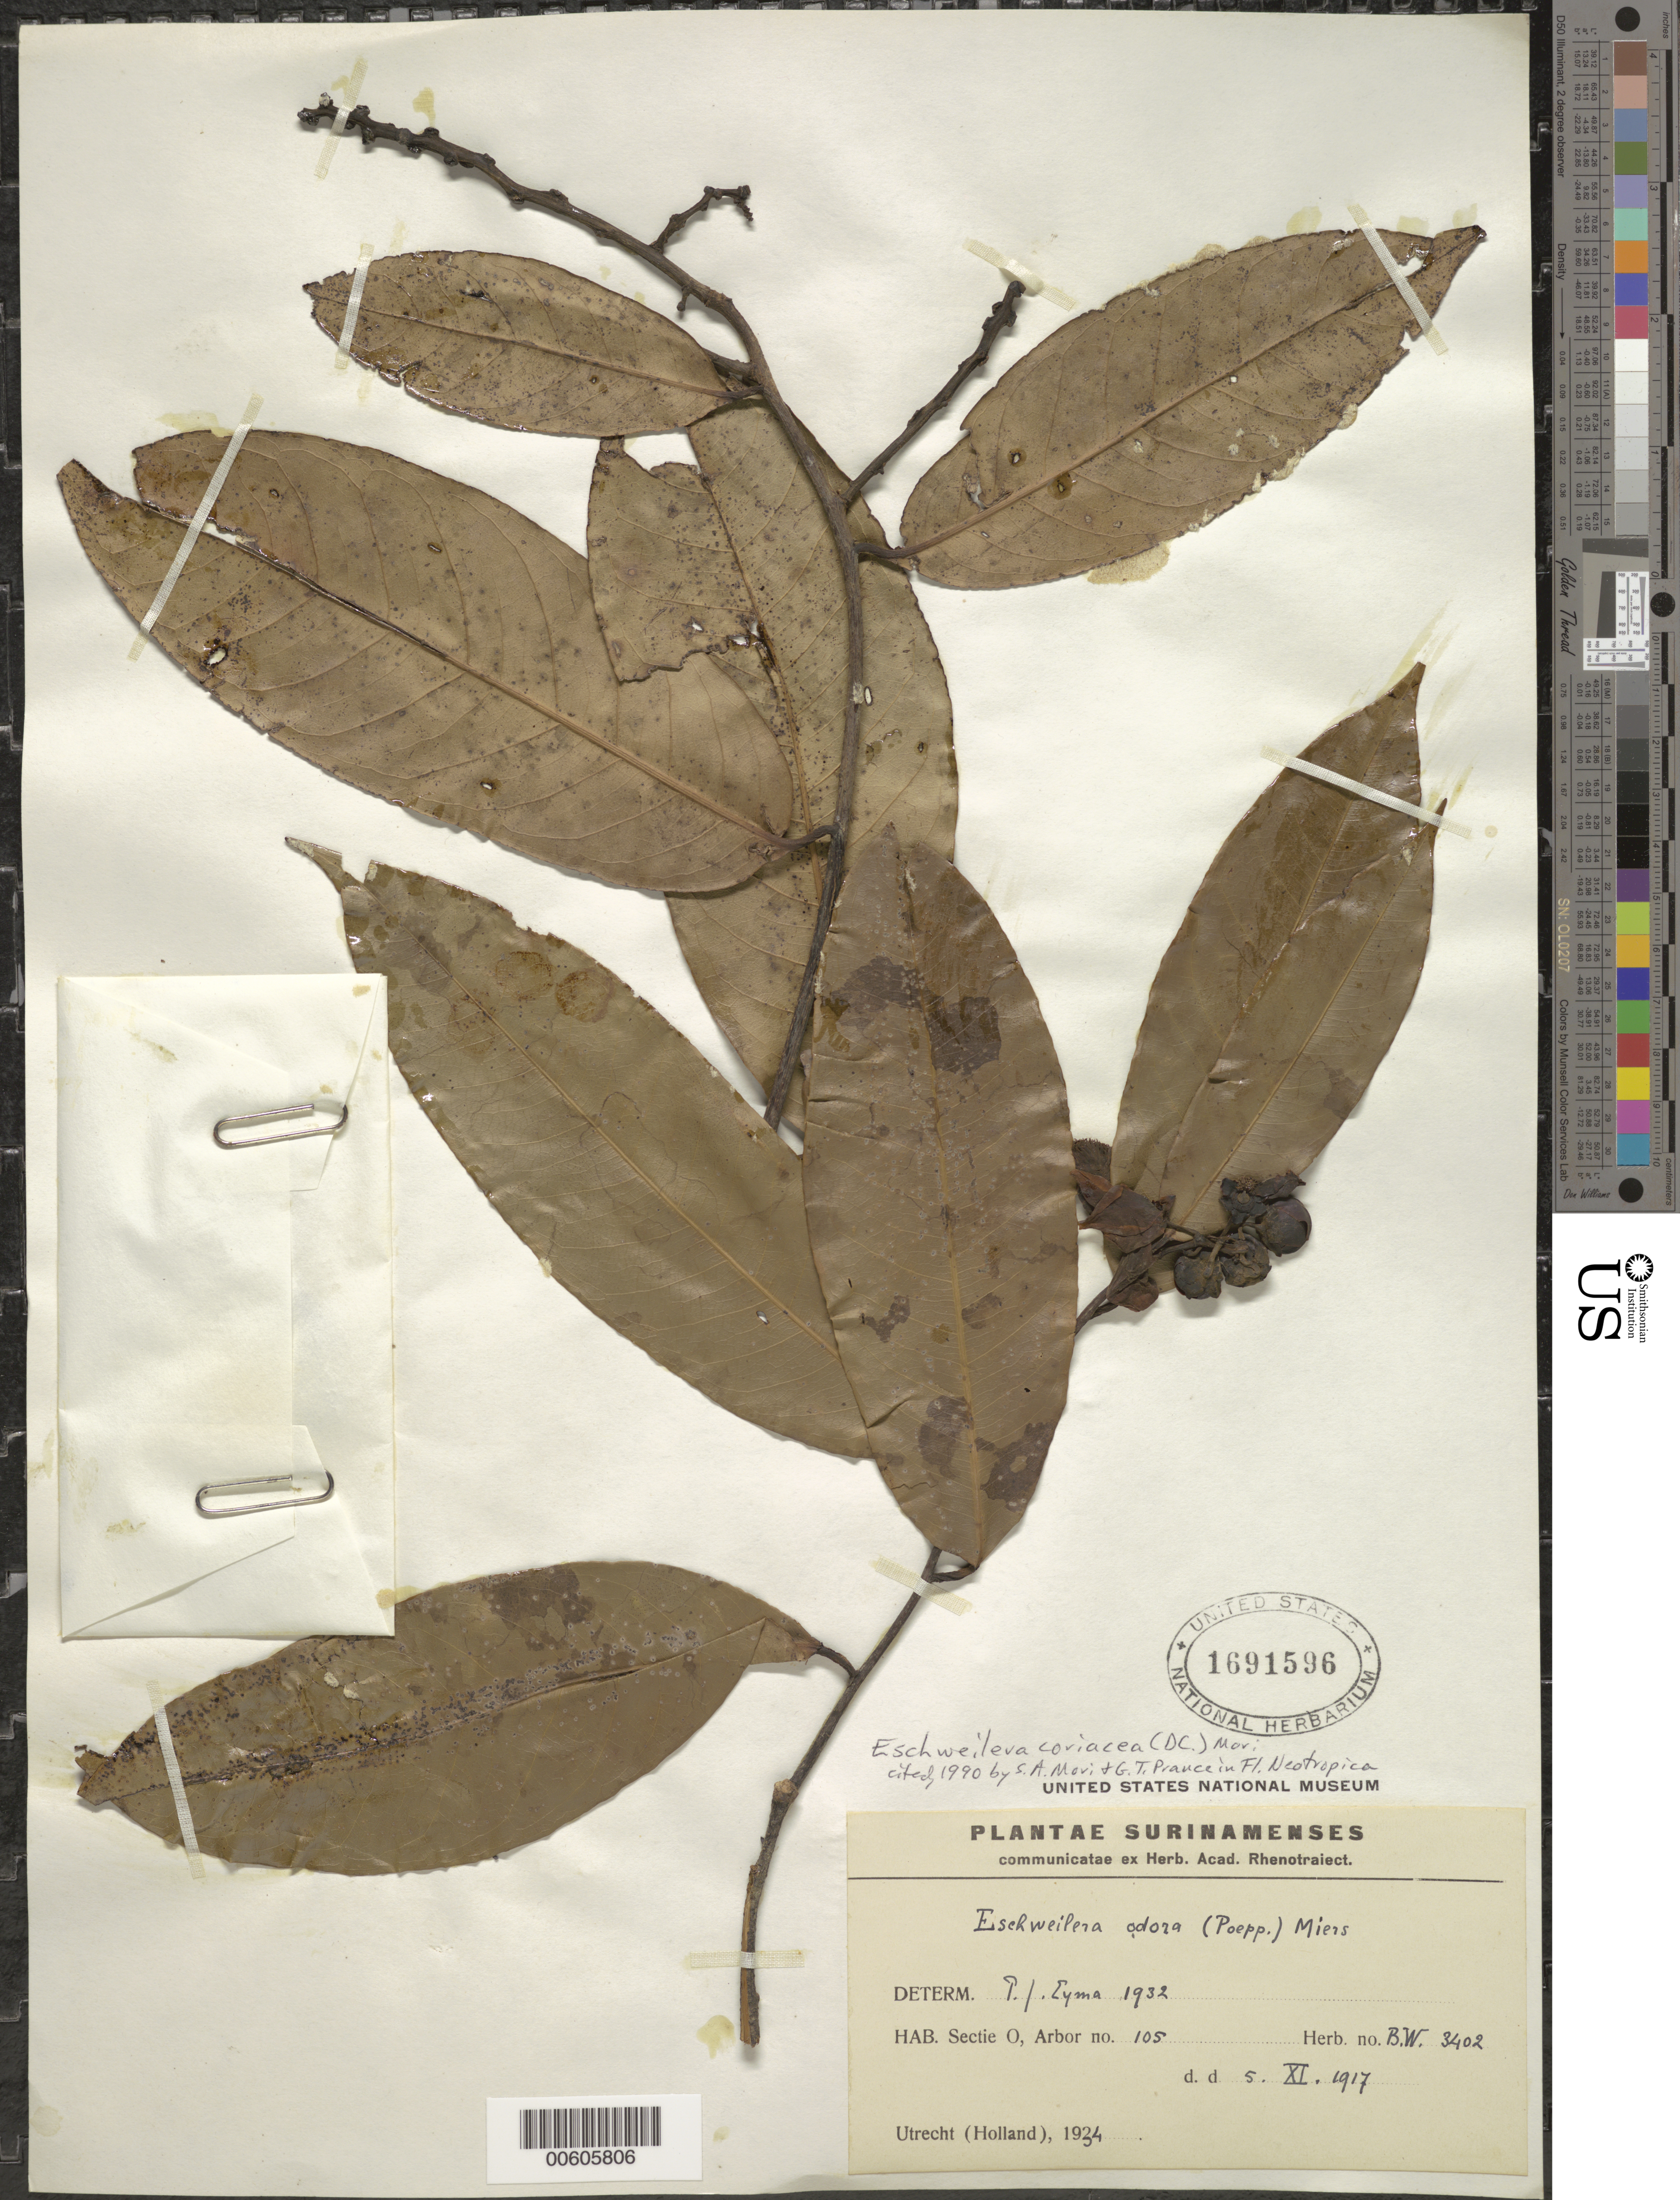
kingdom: Plantae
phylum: Tracheophyta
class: Magnoliopsida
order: Ericales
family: Lecythidaceae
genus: Eschweilera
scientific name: Eschweilera coriacea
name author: (DC.) S.A. Mori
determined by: Mori, Scott A.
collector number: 3402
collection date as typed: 5-Nov-17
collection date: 1917-11-05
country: Suriname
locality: Sectie O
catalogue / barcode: US 1691596